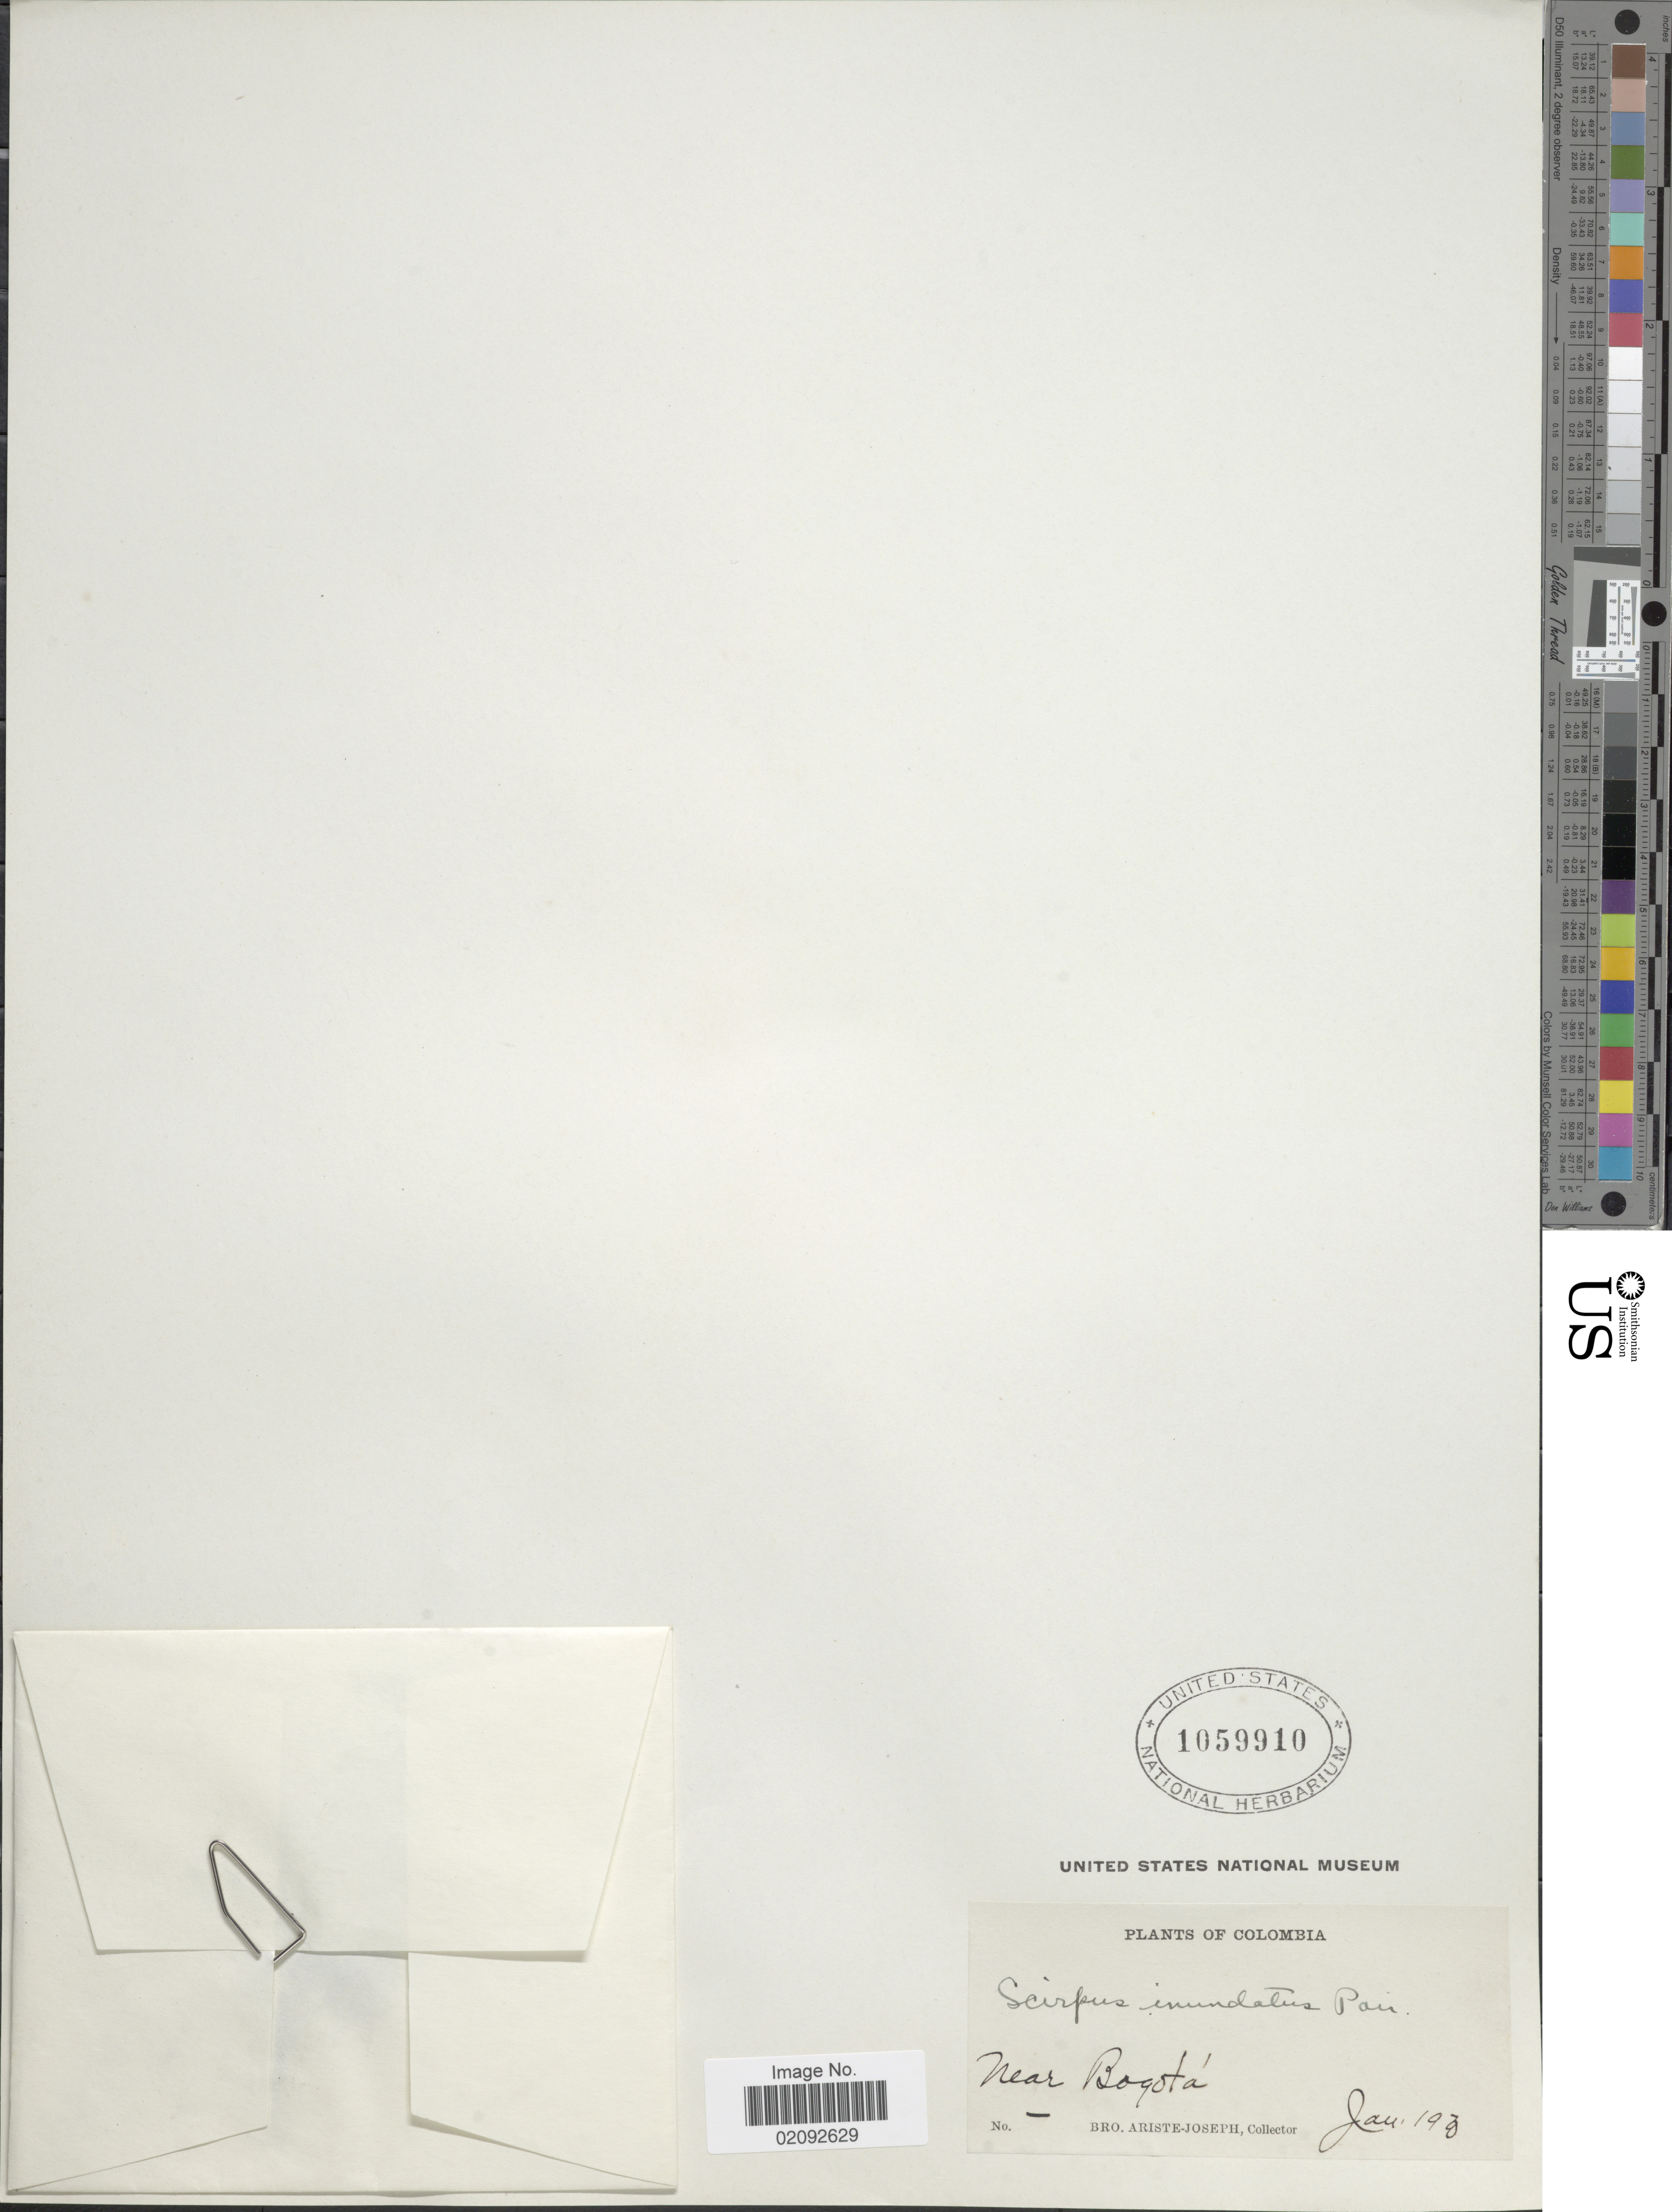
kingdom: Plantae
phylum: Tracheophyta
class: Liliopsida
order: Poales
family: Cyperaceae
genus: Isolepis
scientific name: Isolepis nigricans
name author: Kunth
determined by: Strong, Mark T., (BOT), Smithsonian Institution - National Museum of Natural History (UNITED STATES)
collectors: Bro. Ariste-Joseph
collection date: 1920-01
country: Colombia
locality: Near Bogota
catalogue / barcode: US 1059910